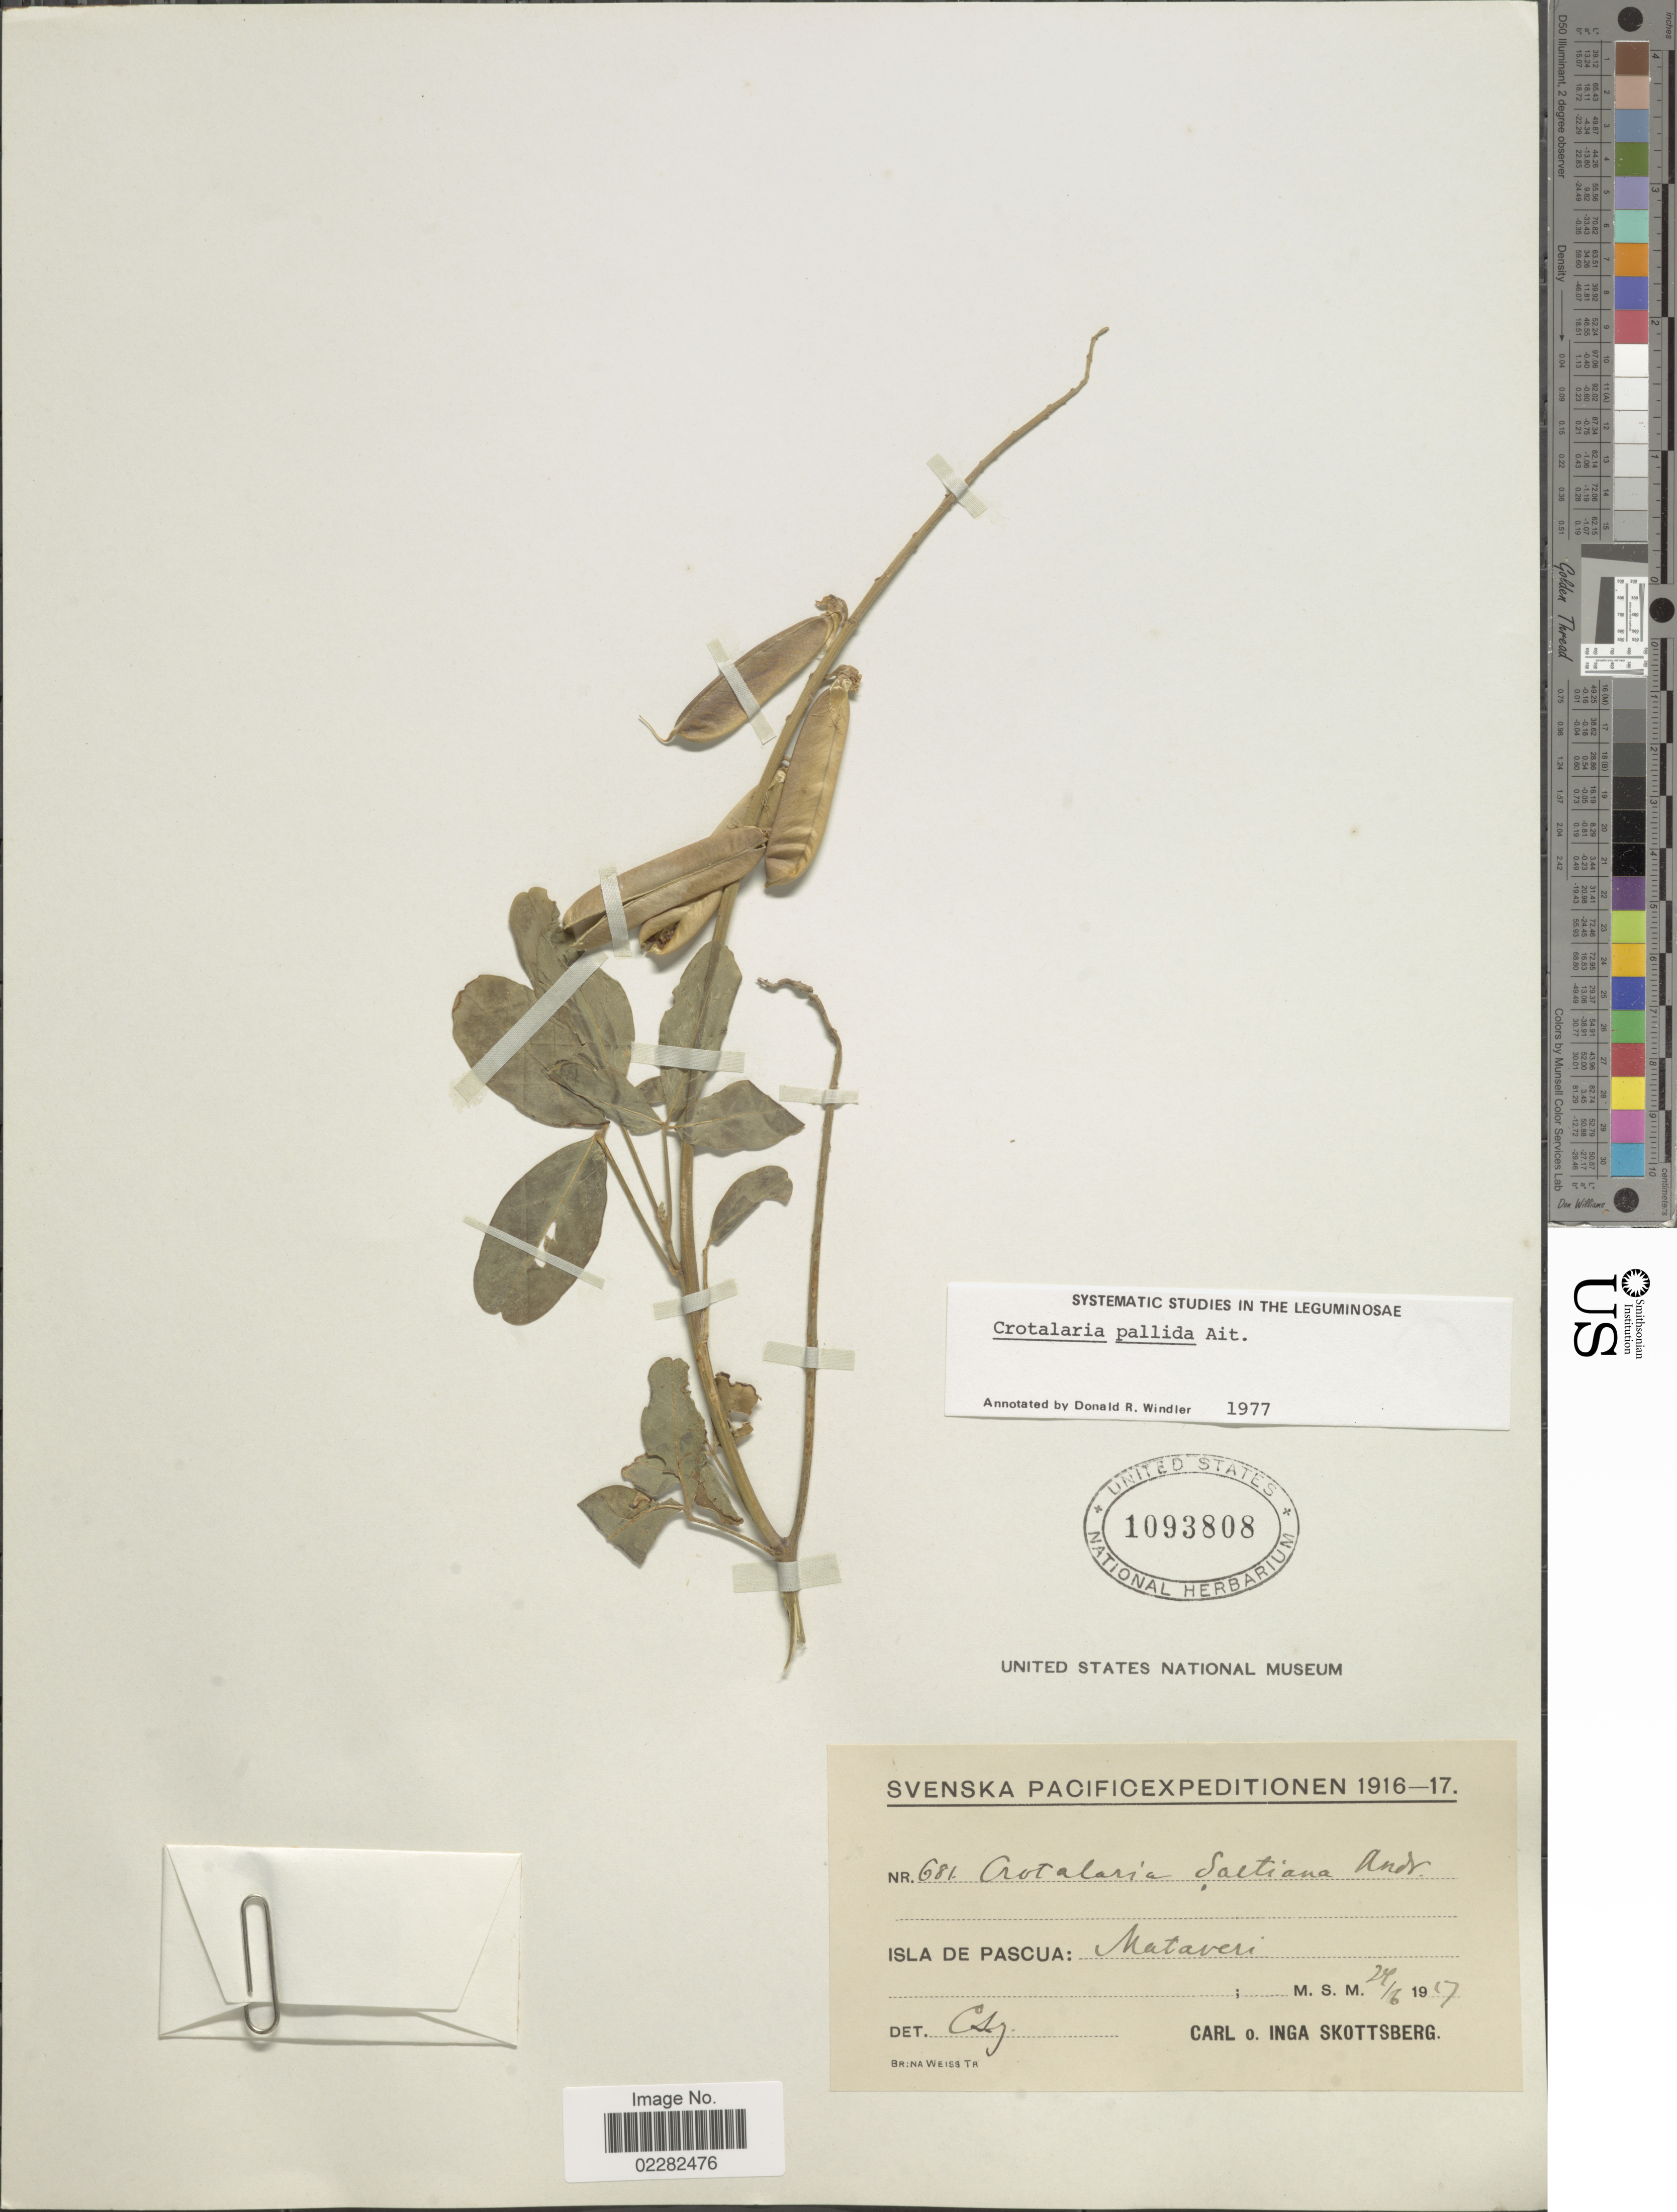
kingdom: Plantae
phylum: Tracheophyta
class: Magnoliopsida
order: Fabales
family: Fabaceae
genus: Crotalaria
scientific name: Crotalaria pallida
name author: Aiton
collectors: C. Skottsberg & I. Skottsberg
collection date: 1917-09-24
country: Chile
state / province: Valparaíso (V)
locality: Isla de Pascua: Mataveri.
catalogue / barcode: US 1093808